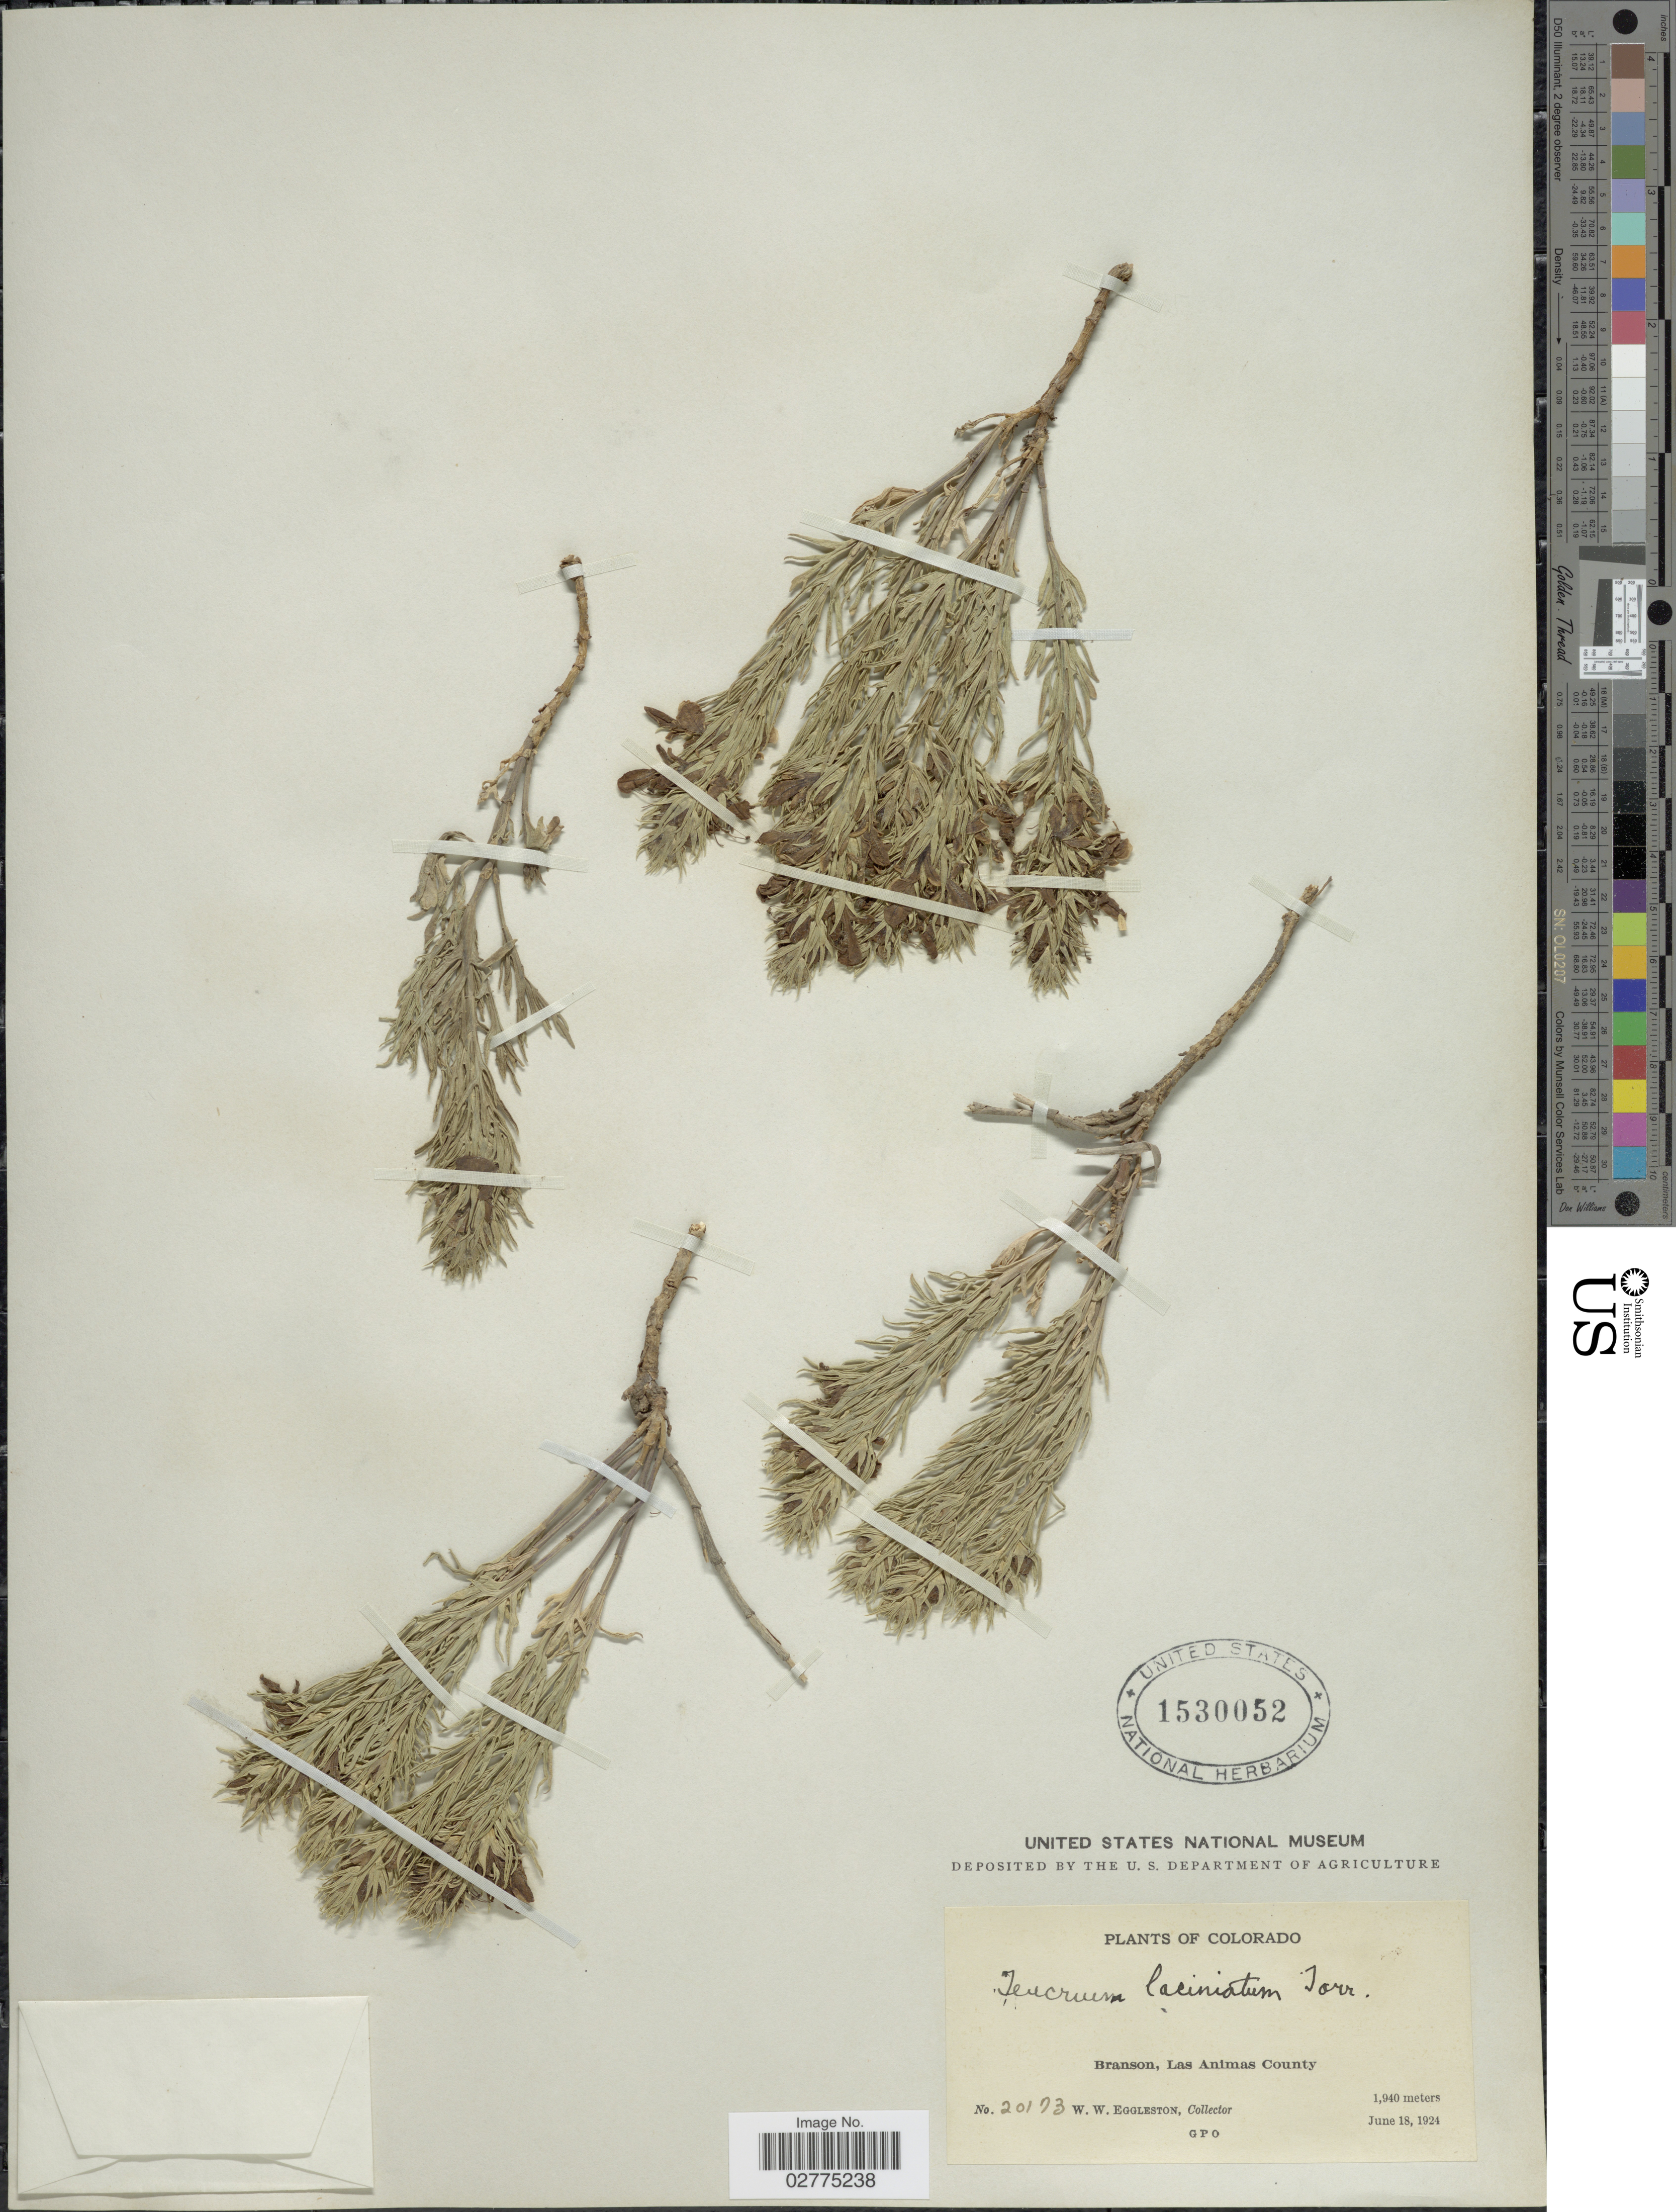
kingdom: Plantae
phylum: Tracheophyta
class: Magnoliopsida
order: Lamiales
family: Lamiaceae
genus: Teucrium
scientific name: Teucrium laciniatum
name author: Torr.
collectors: W. W. Eggleston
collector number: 20173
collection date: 1924-06-18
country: United States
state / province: Colorado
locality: Branson, Las Animas County.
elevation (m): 1940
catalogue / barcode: US 1530052